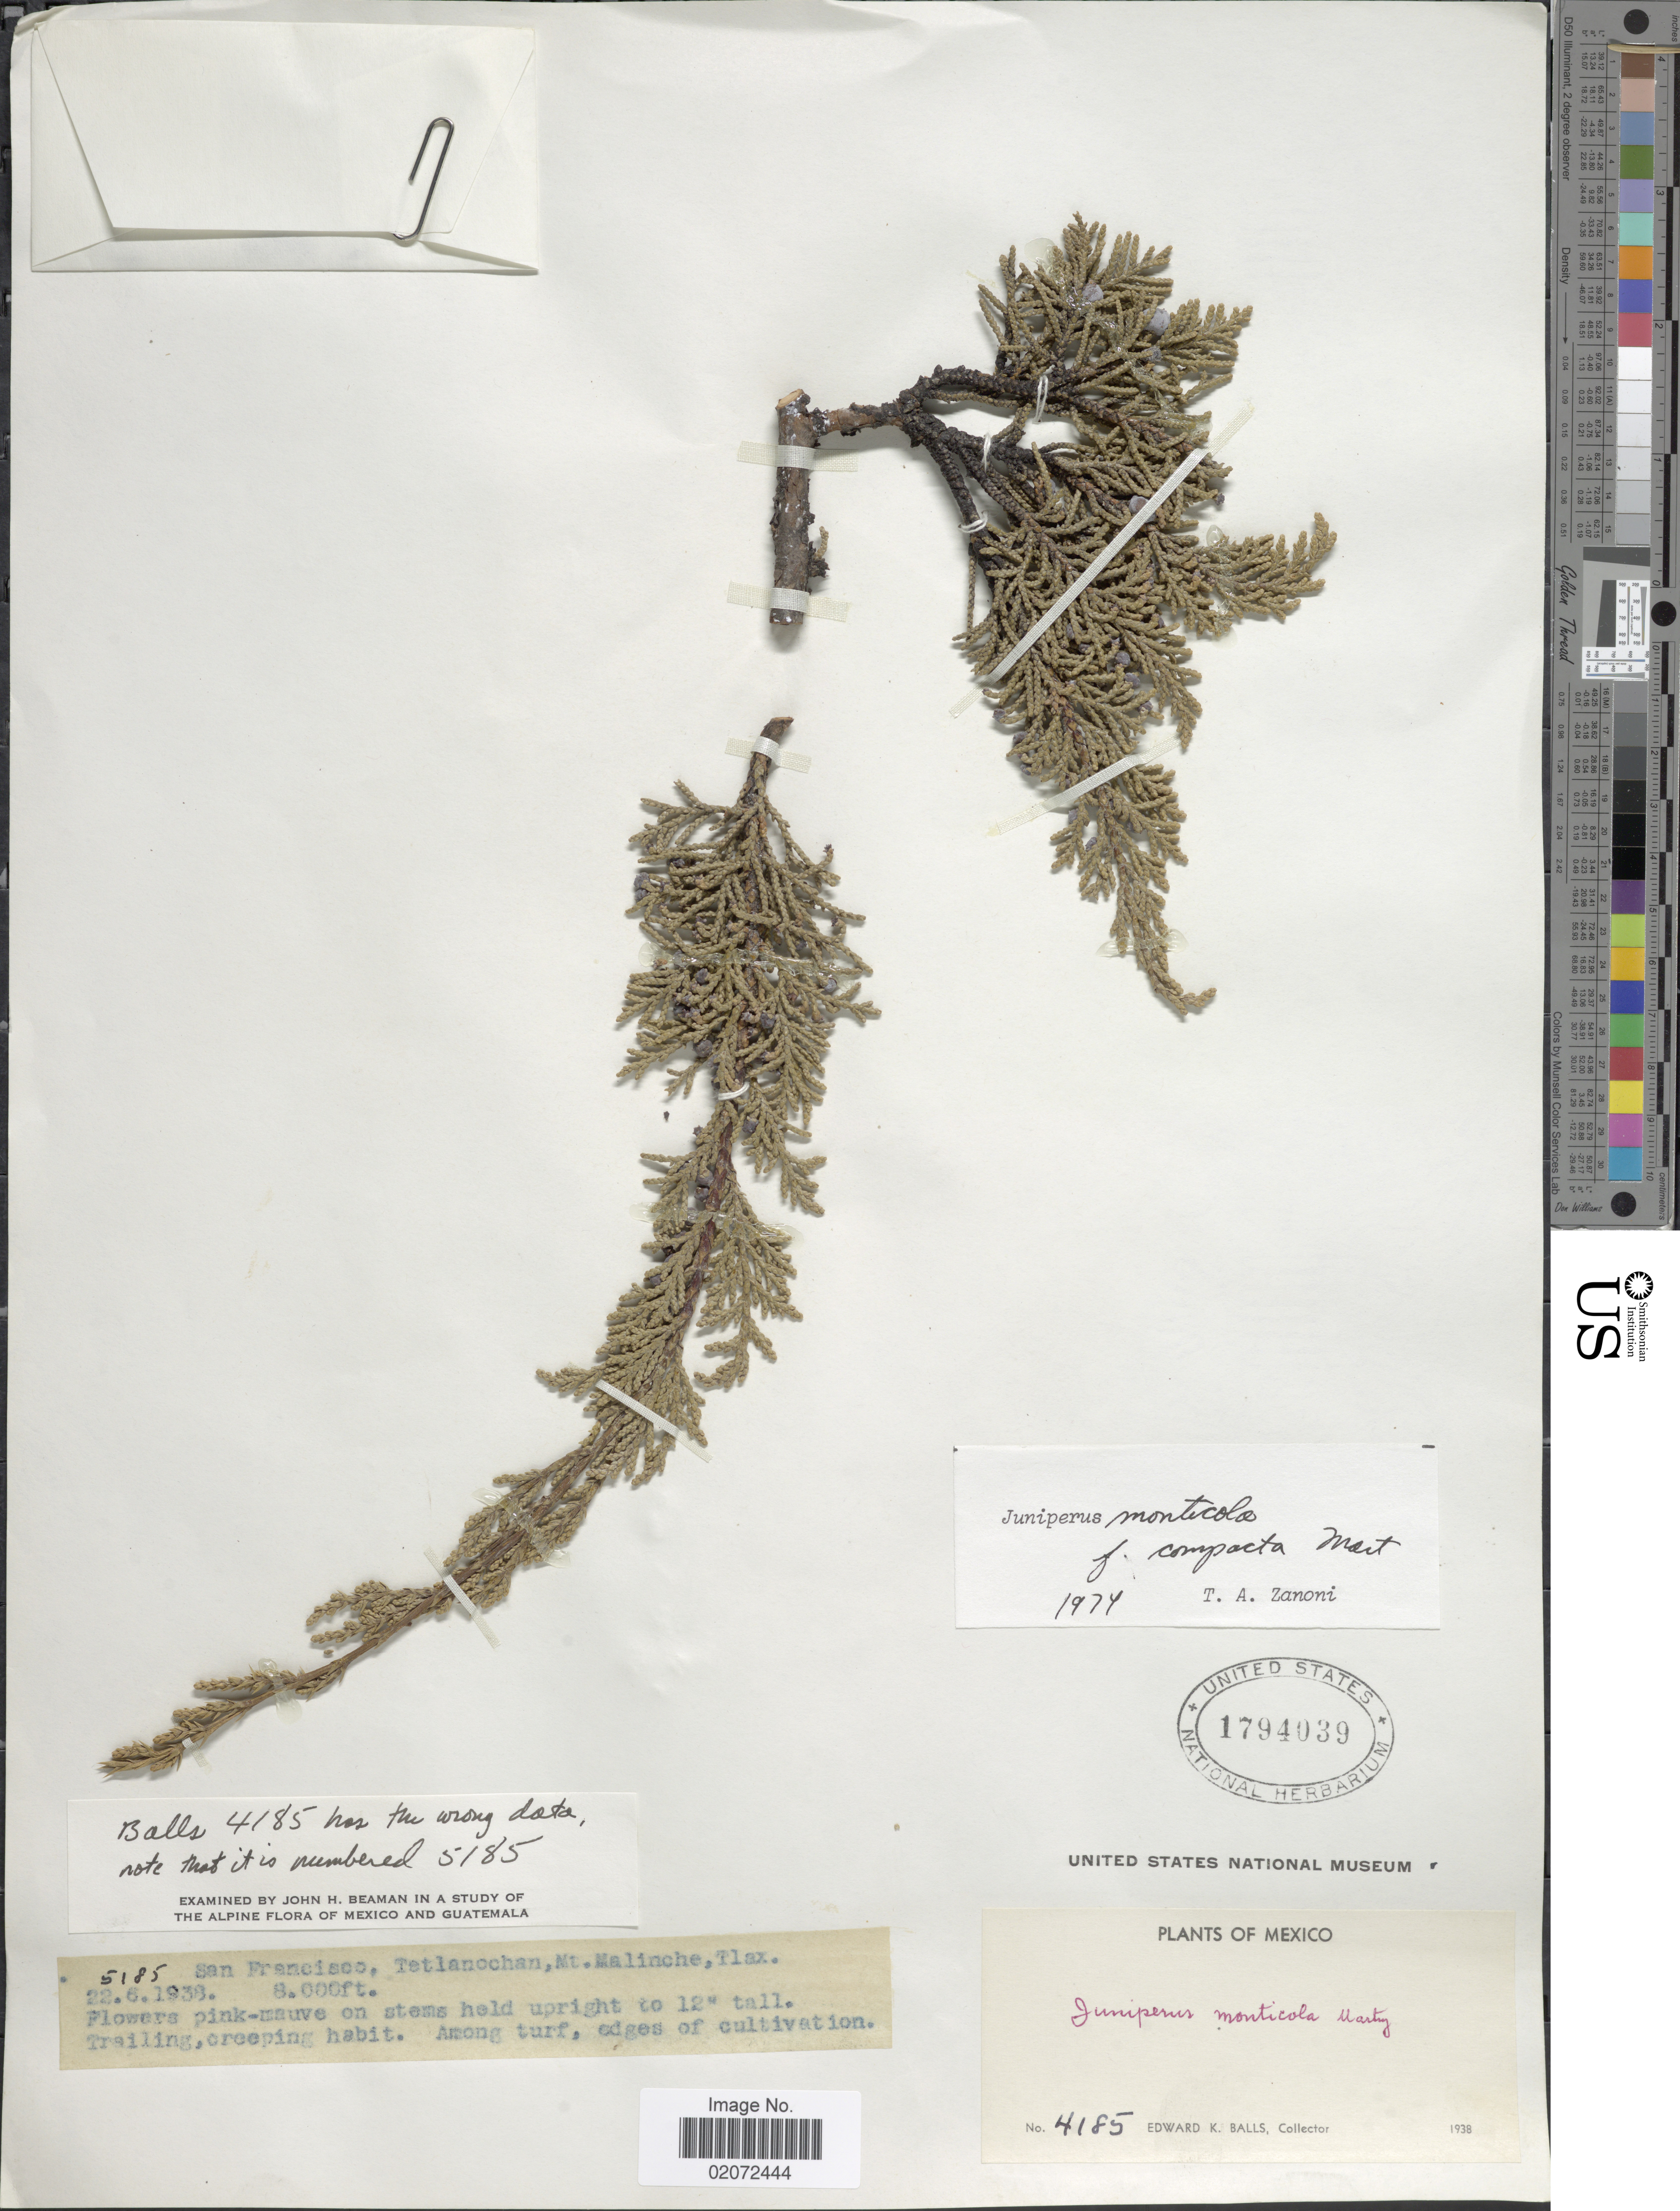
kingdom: Plantae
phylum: Tracheophyta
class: Pinopsida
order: Pinales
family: Cupressaceae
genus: Juniperus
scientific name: Juniperus monticola f. compacta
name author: Martínez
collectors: E. K. Balls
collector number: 5185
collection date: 1938-06-22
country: Mexico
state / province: Tlaxcala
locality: San Francisco, Tetlanochan, Mt. Malinche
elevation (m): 2438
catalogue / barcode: US 1794038